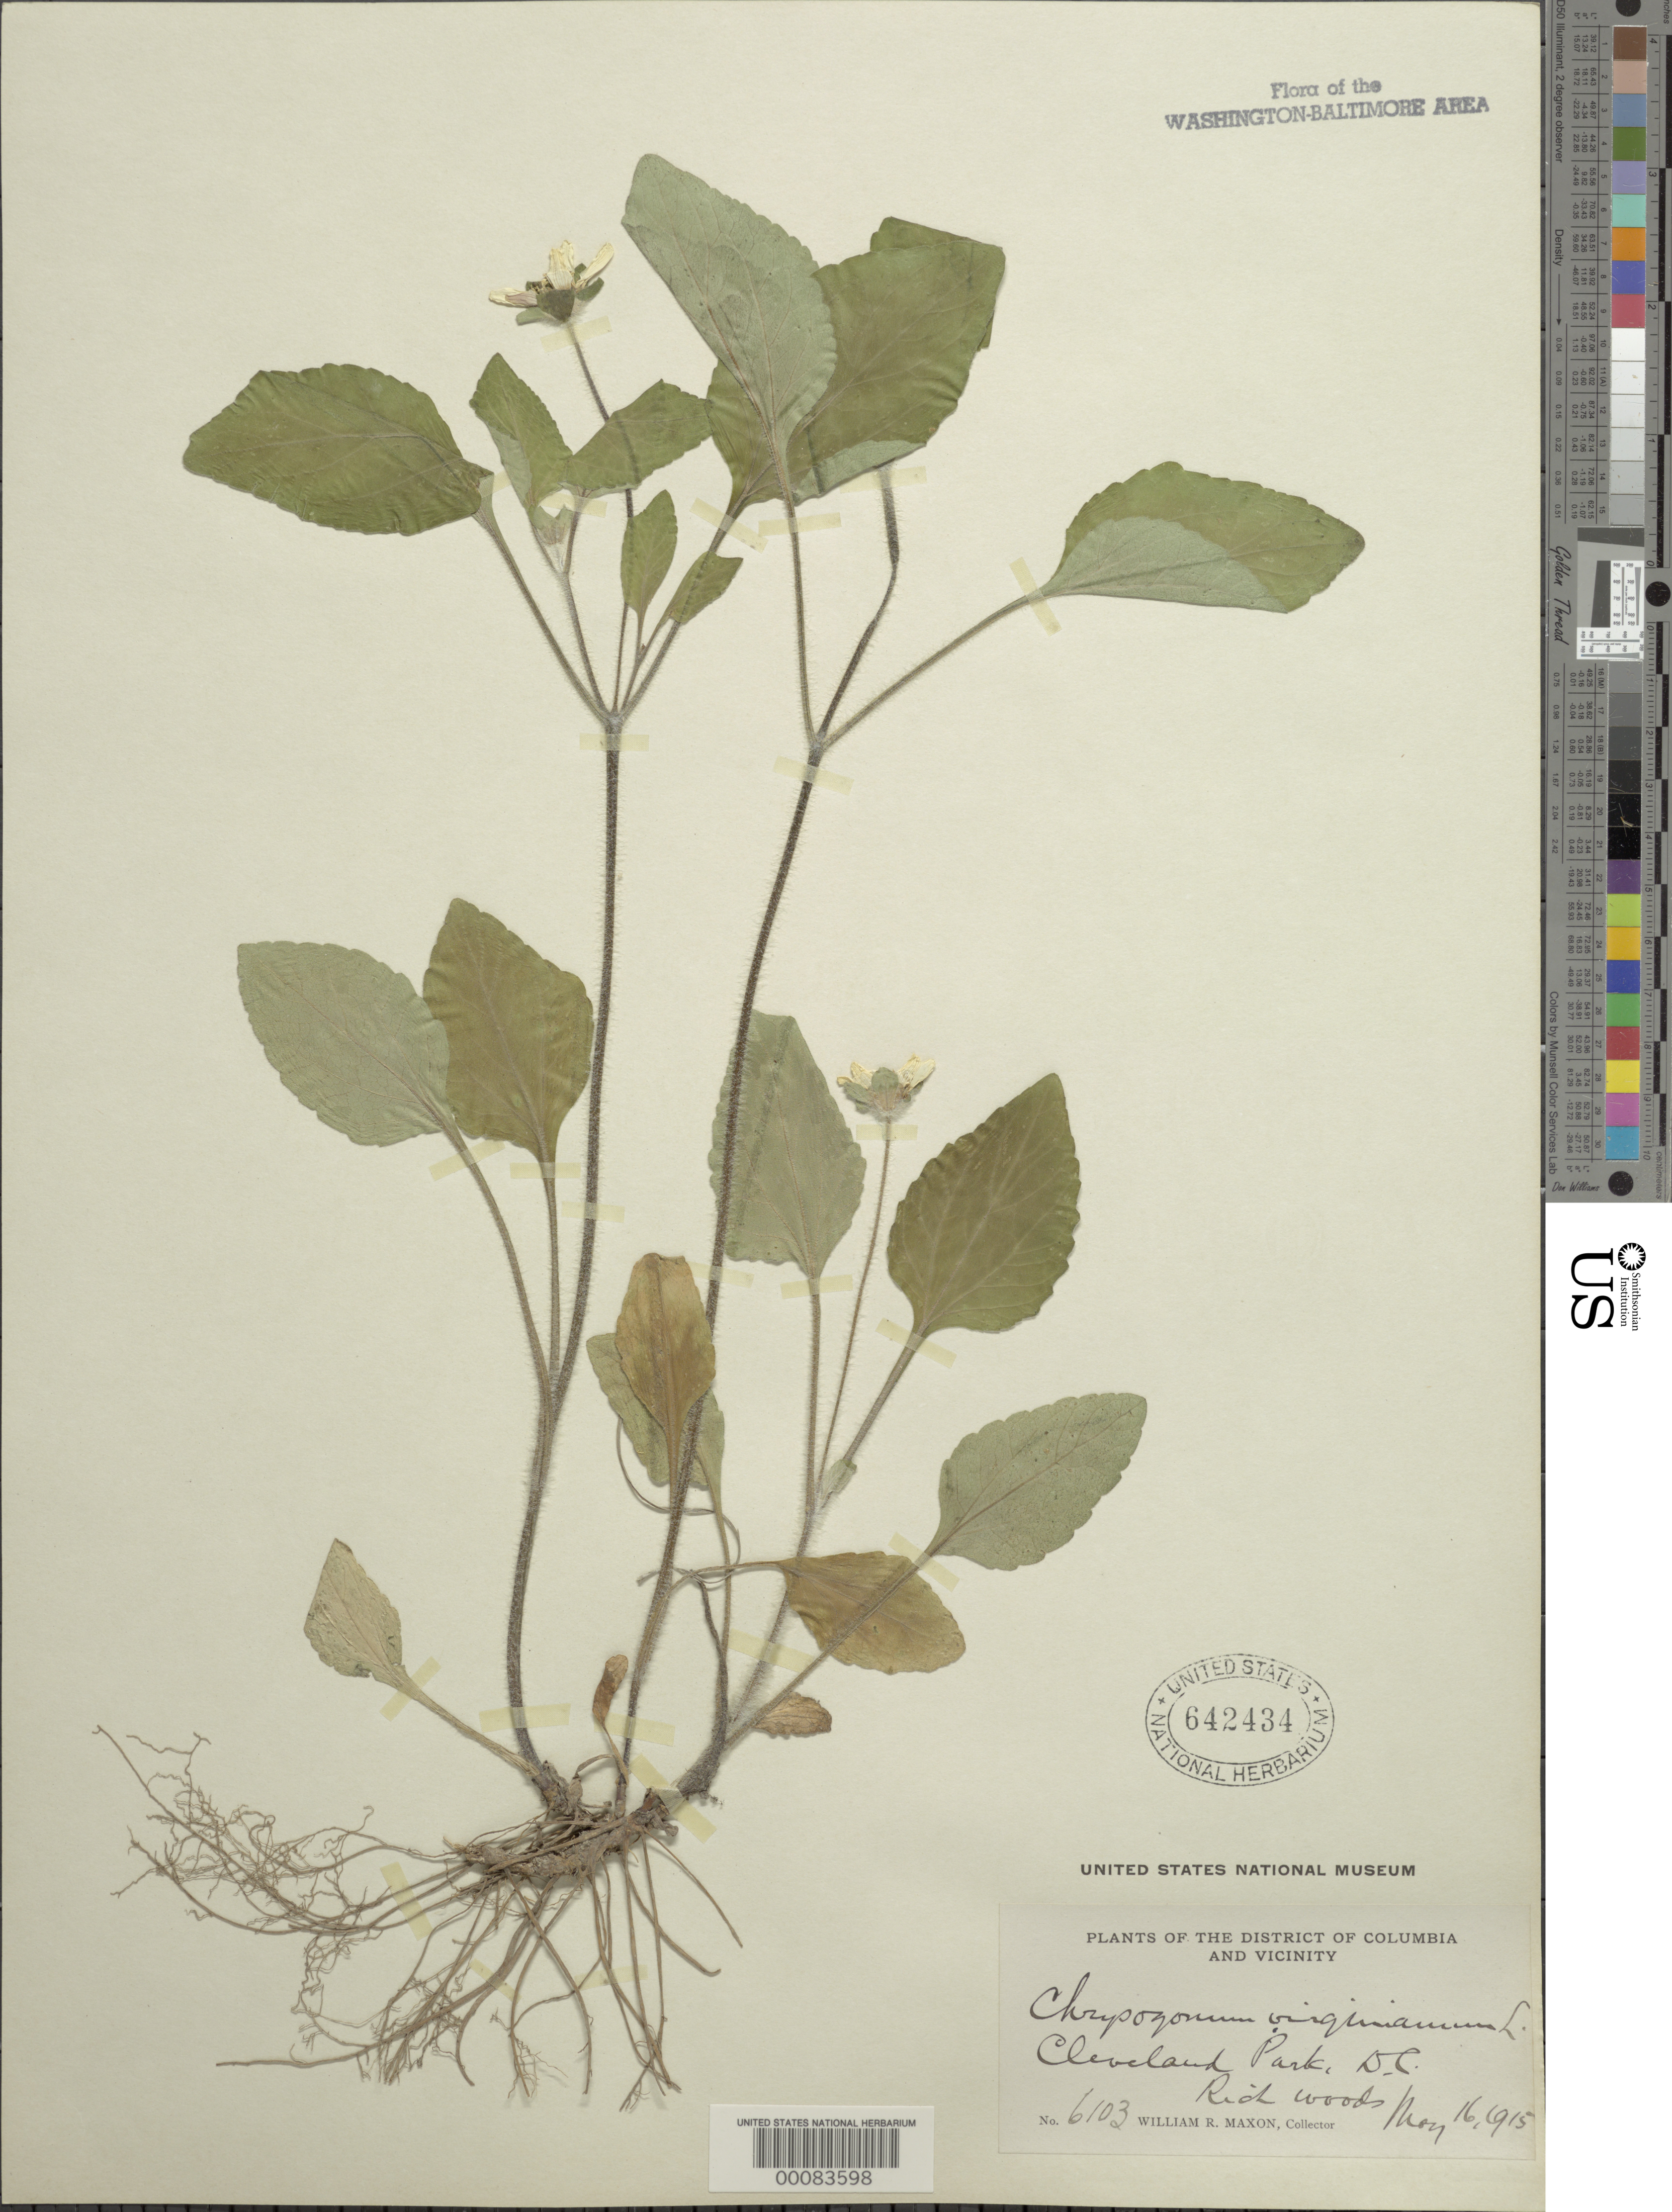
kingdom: Plantae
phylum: Tracheophyta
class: Magnoliopsida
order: Asterales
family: Asteraceae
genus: Chrysogonum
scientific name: Chrysogonum virginianum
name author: L.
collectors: W. R. Maxon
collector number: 6103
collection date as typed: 16 May 1915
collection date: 1915-05-16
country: United States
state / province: District of Columbia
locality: Cleveland Park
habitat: Rich woods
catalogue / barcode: US 642434